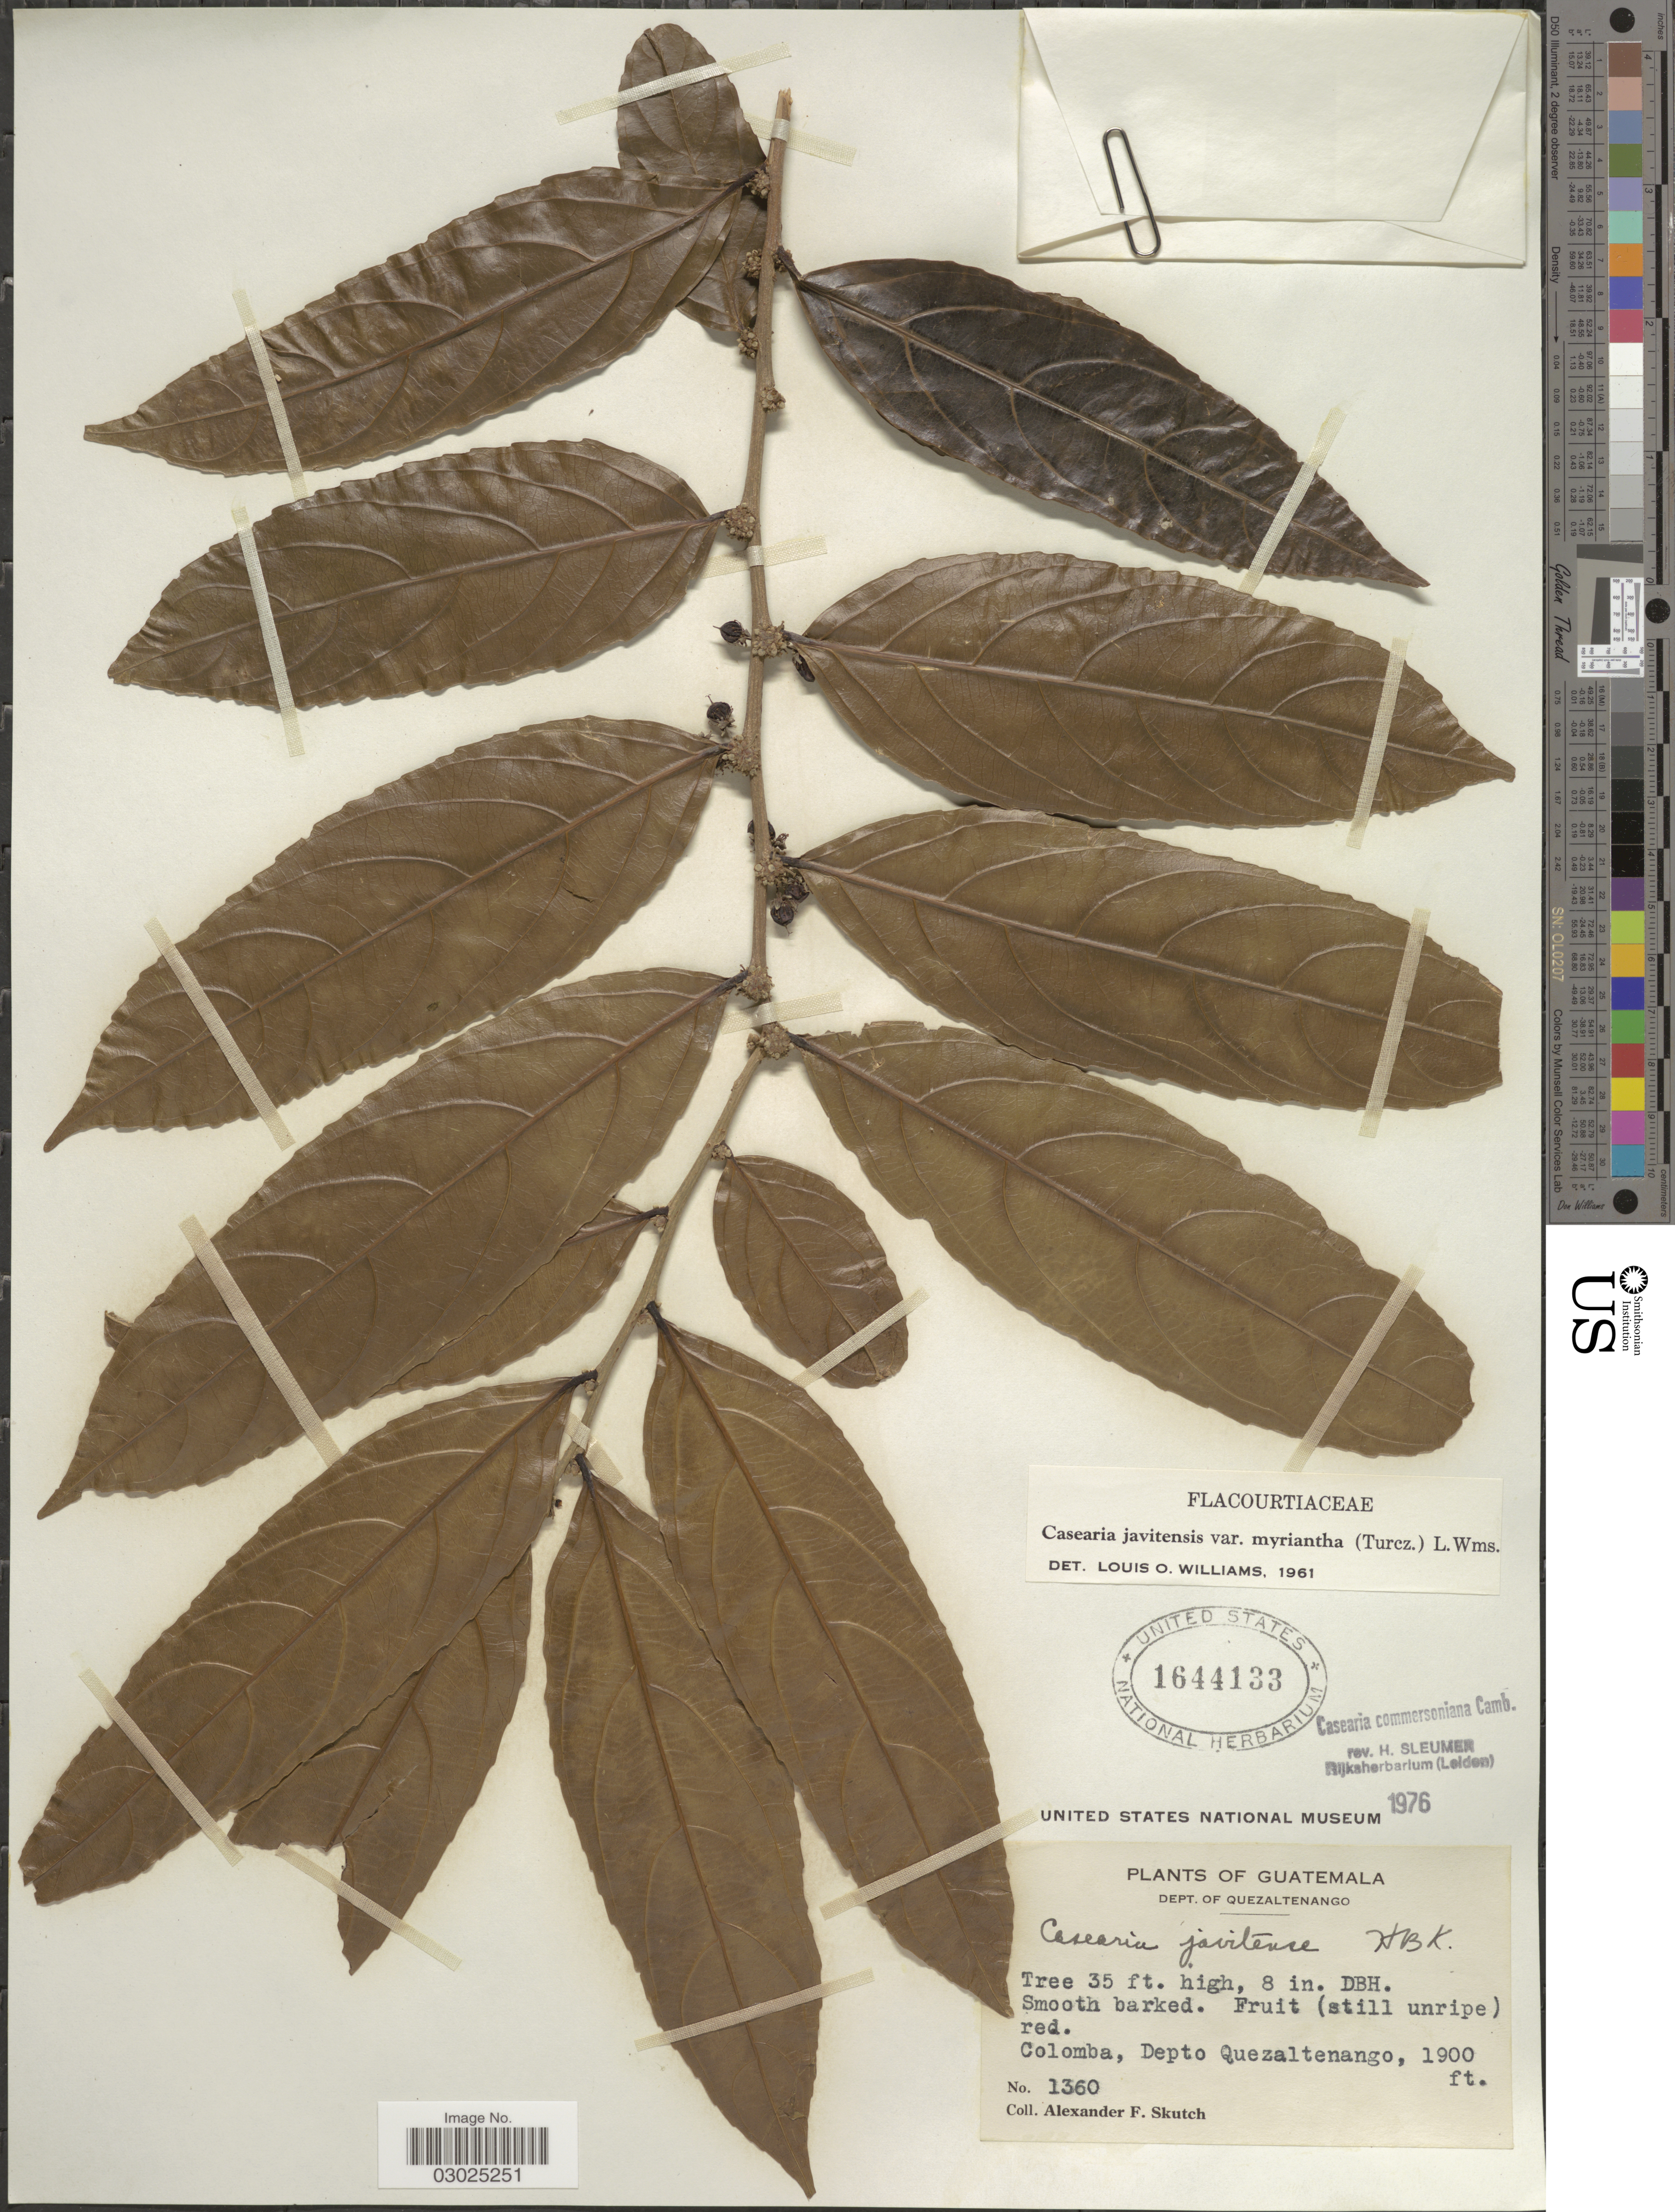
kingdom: Plantae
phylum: Tracheophyta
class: Magnoliopsida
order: Malpighiales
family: Salicaceae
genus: Piparea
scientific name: Piparea dentata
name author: Aubl.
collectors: A. F. Skutch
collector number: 1360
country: Guatemala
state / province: Quetzaltenango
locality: Colomba, Dept. Quezaltenango.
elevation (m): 579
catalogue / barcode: US 1644133